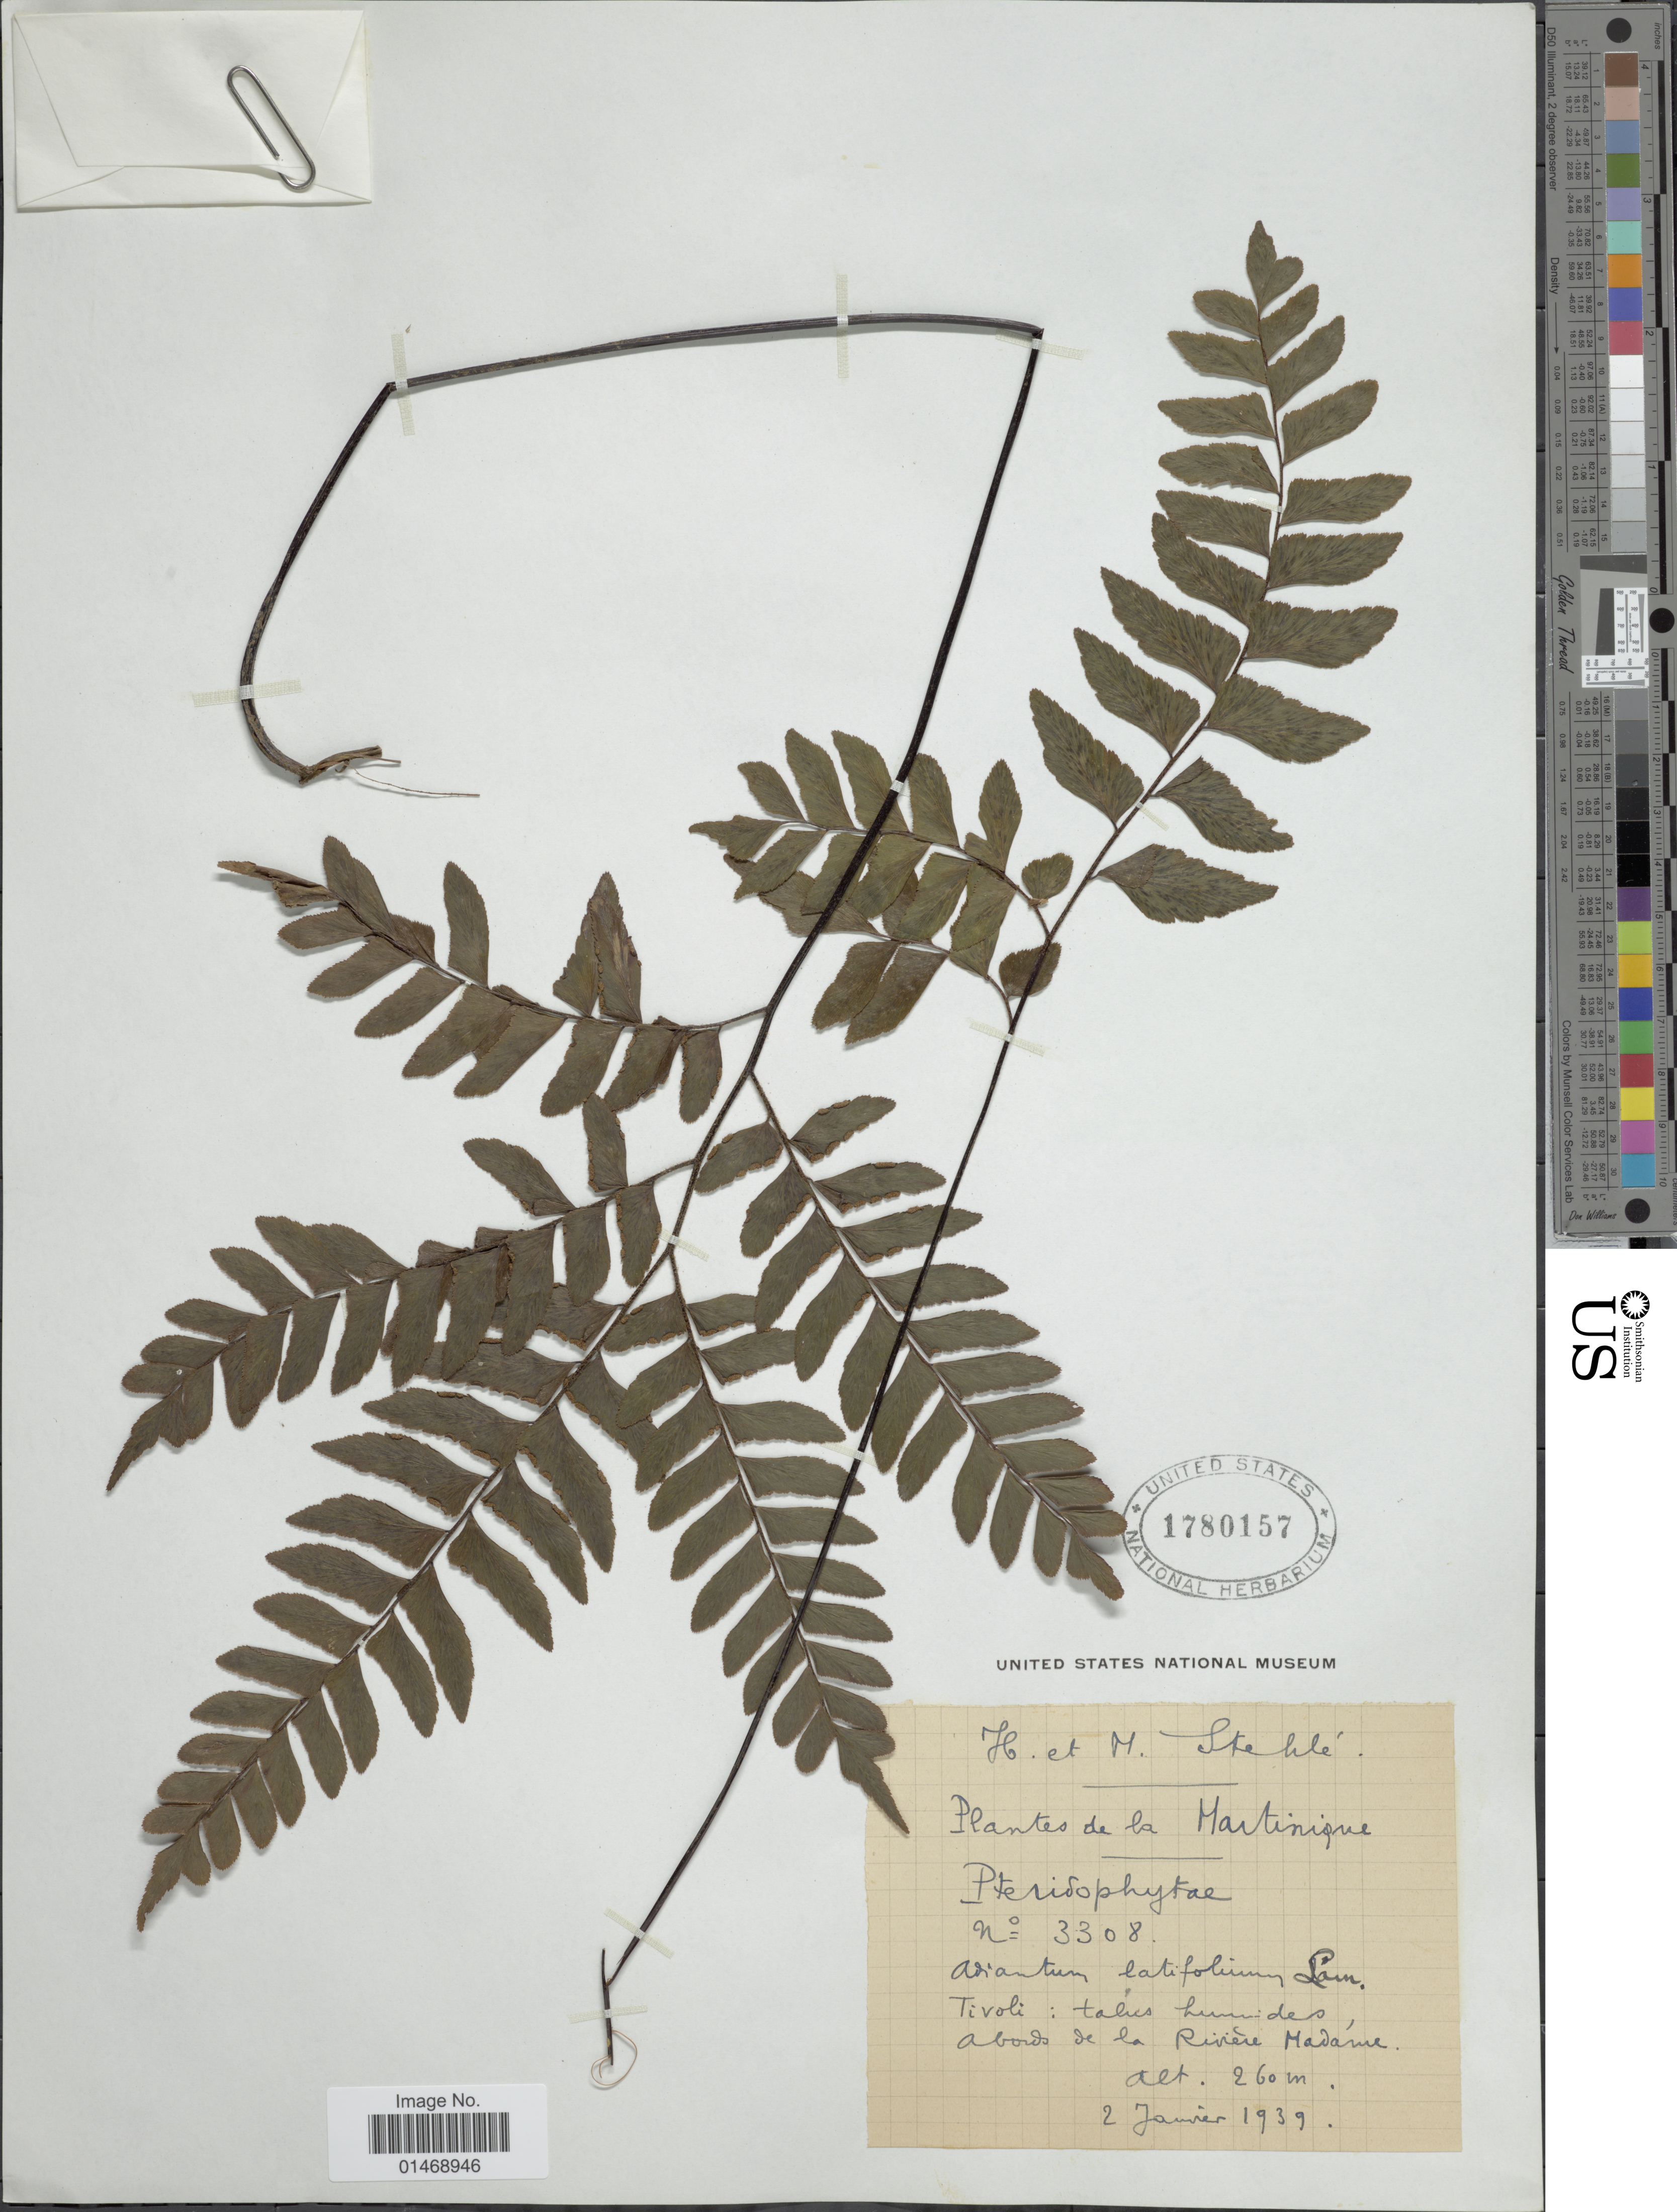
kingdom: Plantae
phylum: Tracheophyta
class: Polypodiopsida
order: Polypodiales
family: Pteridaceae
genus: Adiantum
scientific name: Adiantum latifolium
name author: Lam.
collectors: H. Stehlé & M. Stehlé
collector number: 3308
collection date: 1939-01-02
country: Martinique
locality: Tivoli: talus humides abords de la Rivière Madame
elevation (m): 260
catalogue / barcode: US 1780157